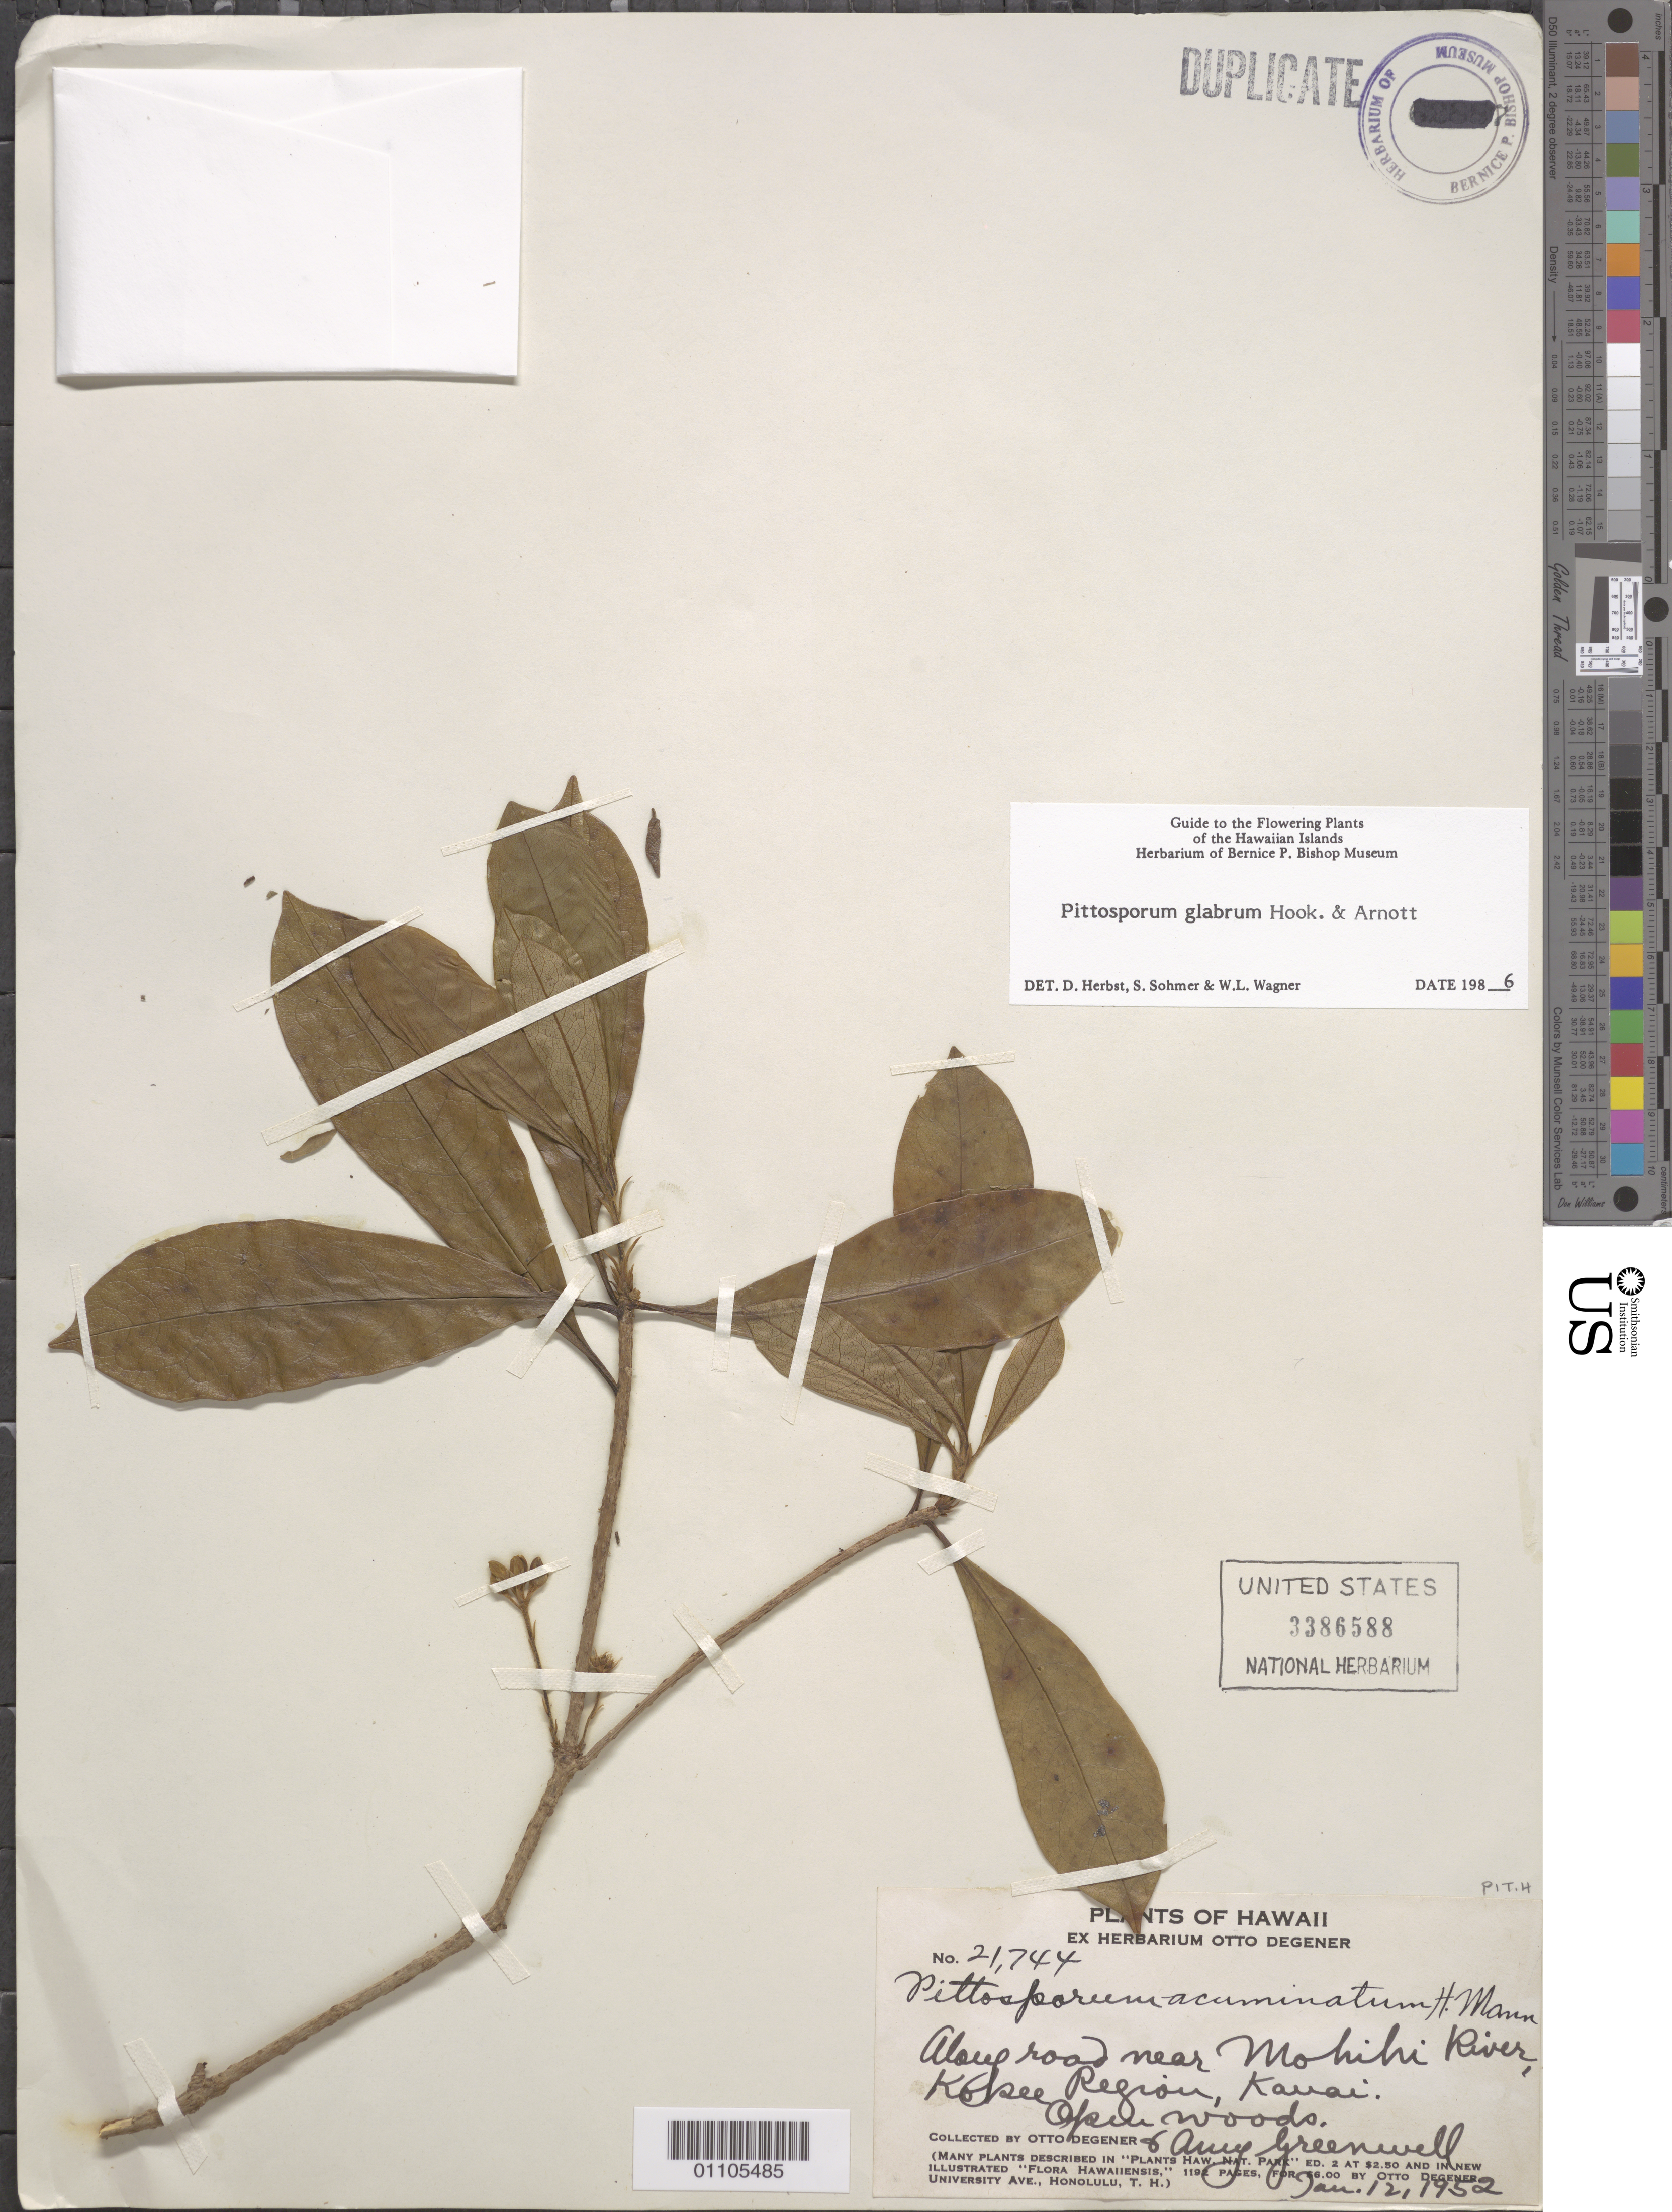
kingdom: Plantae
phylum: Tracheophyta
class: Magnoliopsida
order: Apiales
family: Pittosporaceae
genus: Pittosporum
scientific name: Pittosporum glabrum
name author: Hook. & Arn.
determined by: Herbst, D. R.; Sohmer, S. H.; Wagner, W. L.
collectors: O. Degener & A. B. Greenwell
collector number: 21744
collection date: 1952-01-12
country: United States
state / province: Hawaii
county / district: Kaui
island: Kaua'i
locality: Along road near Mohihi River, Kokee Region, Kaua'i.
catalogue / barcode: US 3386588